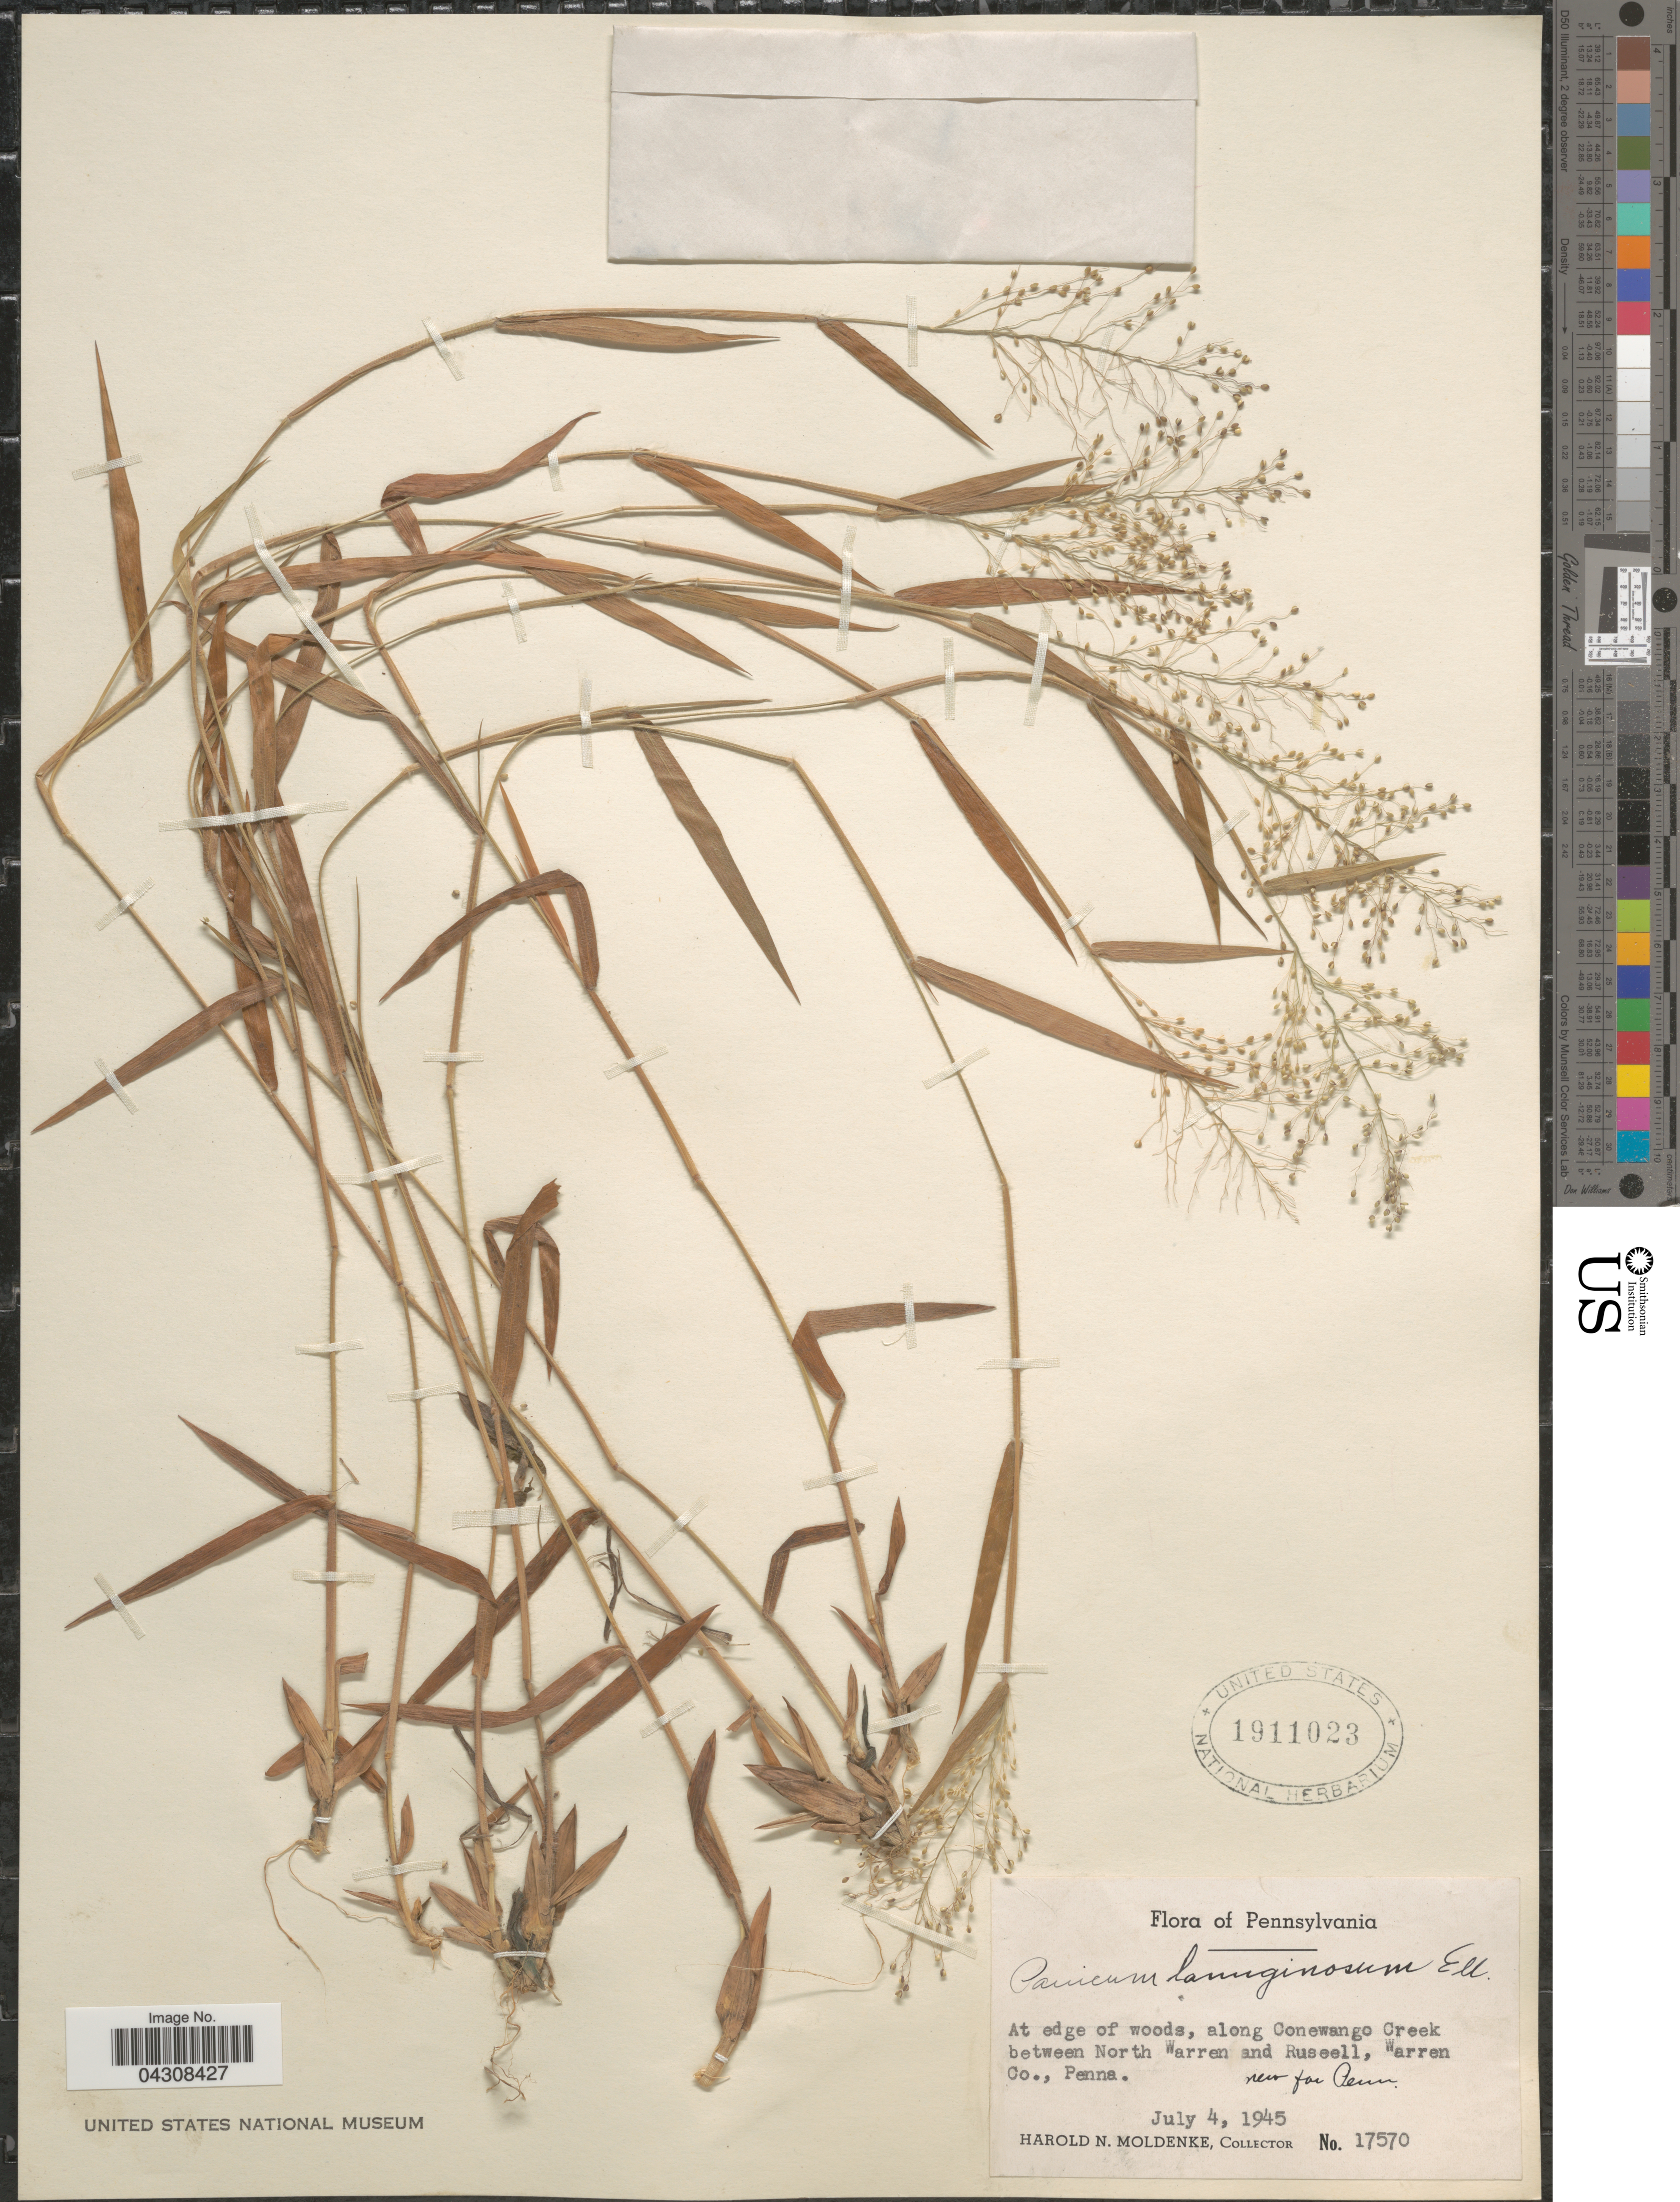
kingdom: Plantae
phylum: Tracheophyta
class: Liliopsida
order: Poales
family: Poaceae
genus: Dichanthelium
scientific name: Dichanthelium acuminatum var. acuminatum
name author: (Sw.) Gould & C.A. Clark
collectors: H. N. Moldenke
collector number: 17570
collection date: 1945-07-04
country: United States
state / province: Pennsylvania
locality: At edge of woods, along Conewango Creek between North Warren and Ruseell, Warren Co.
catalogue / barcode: US 1911023